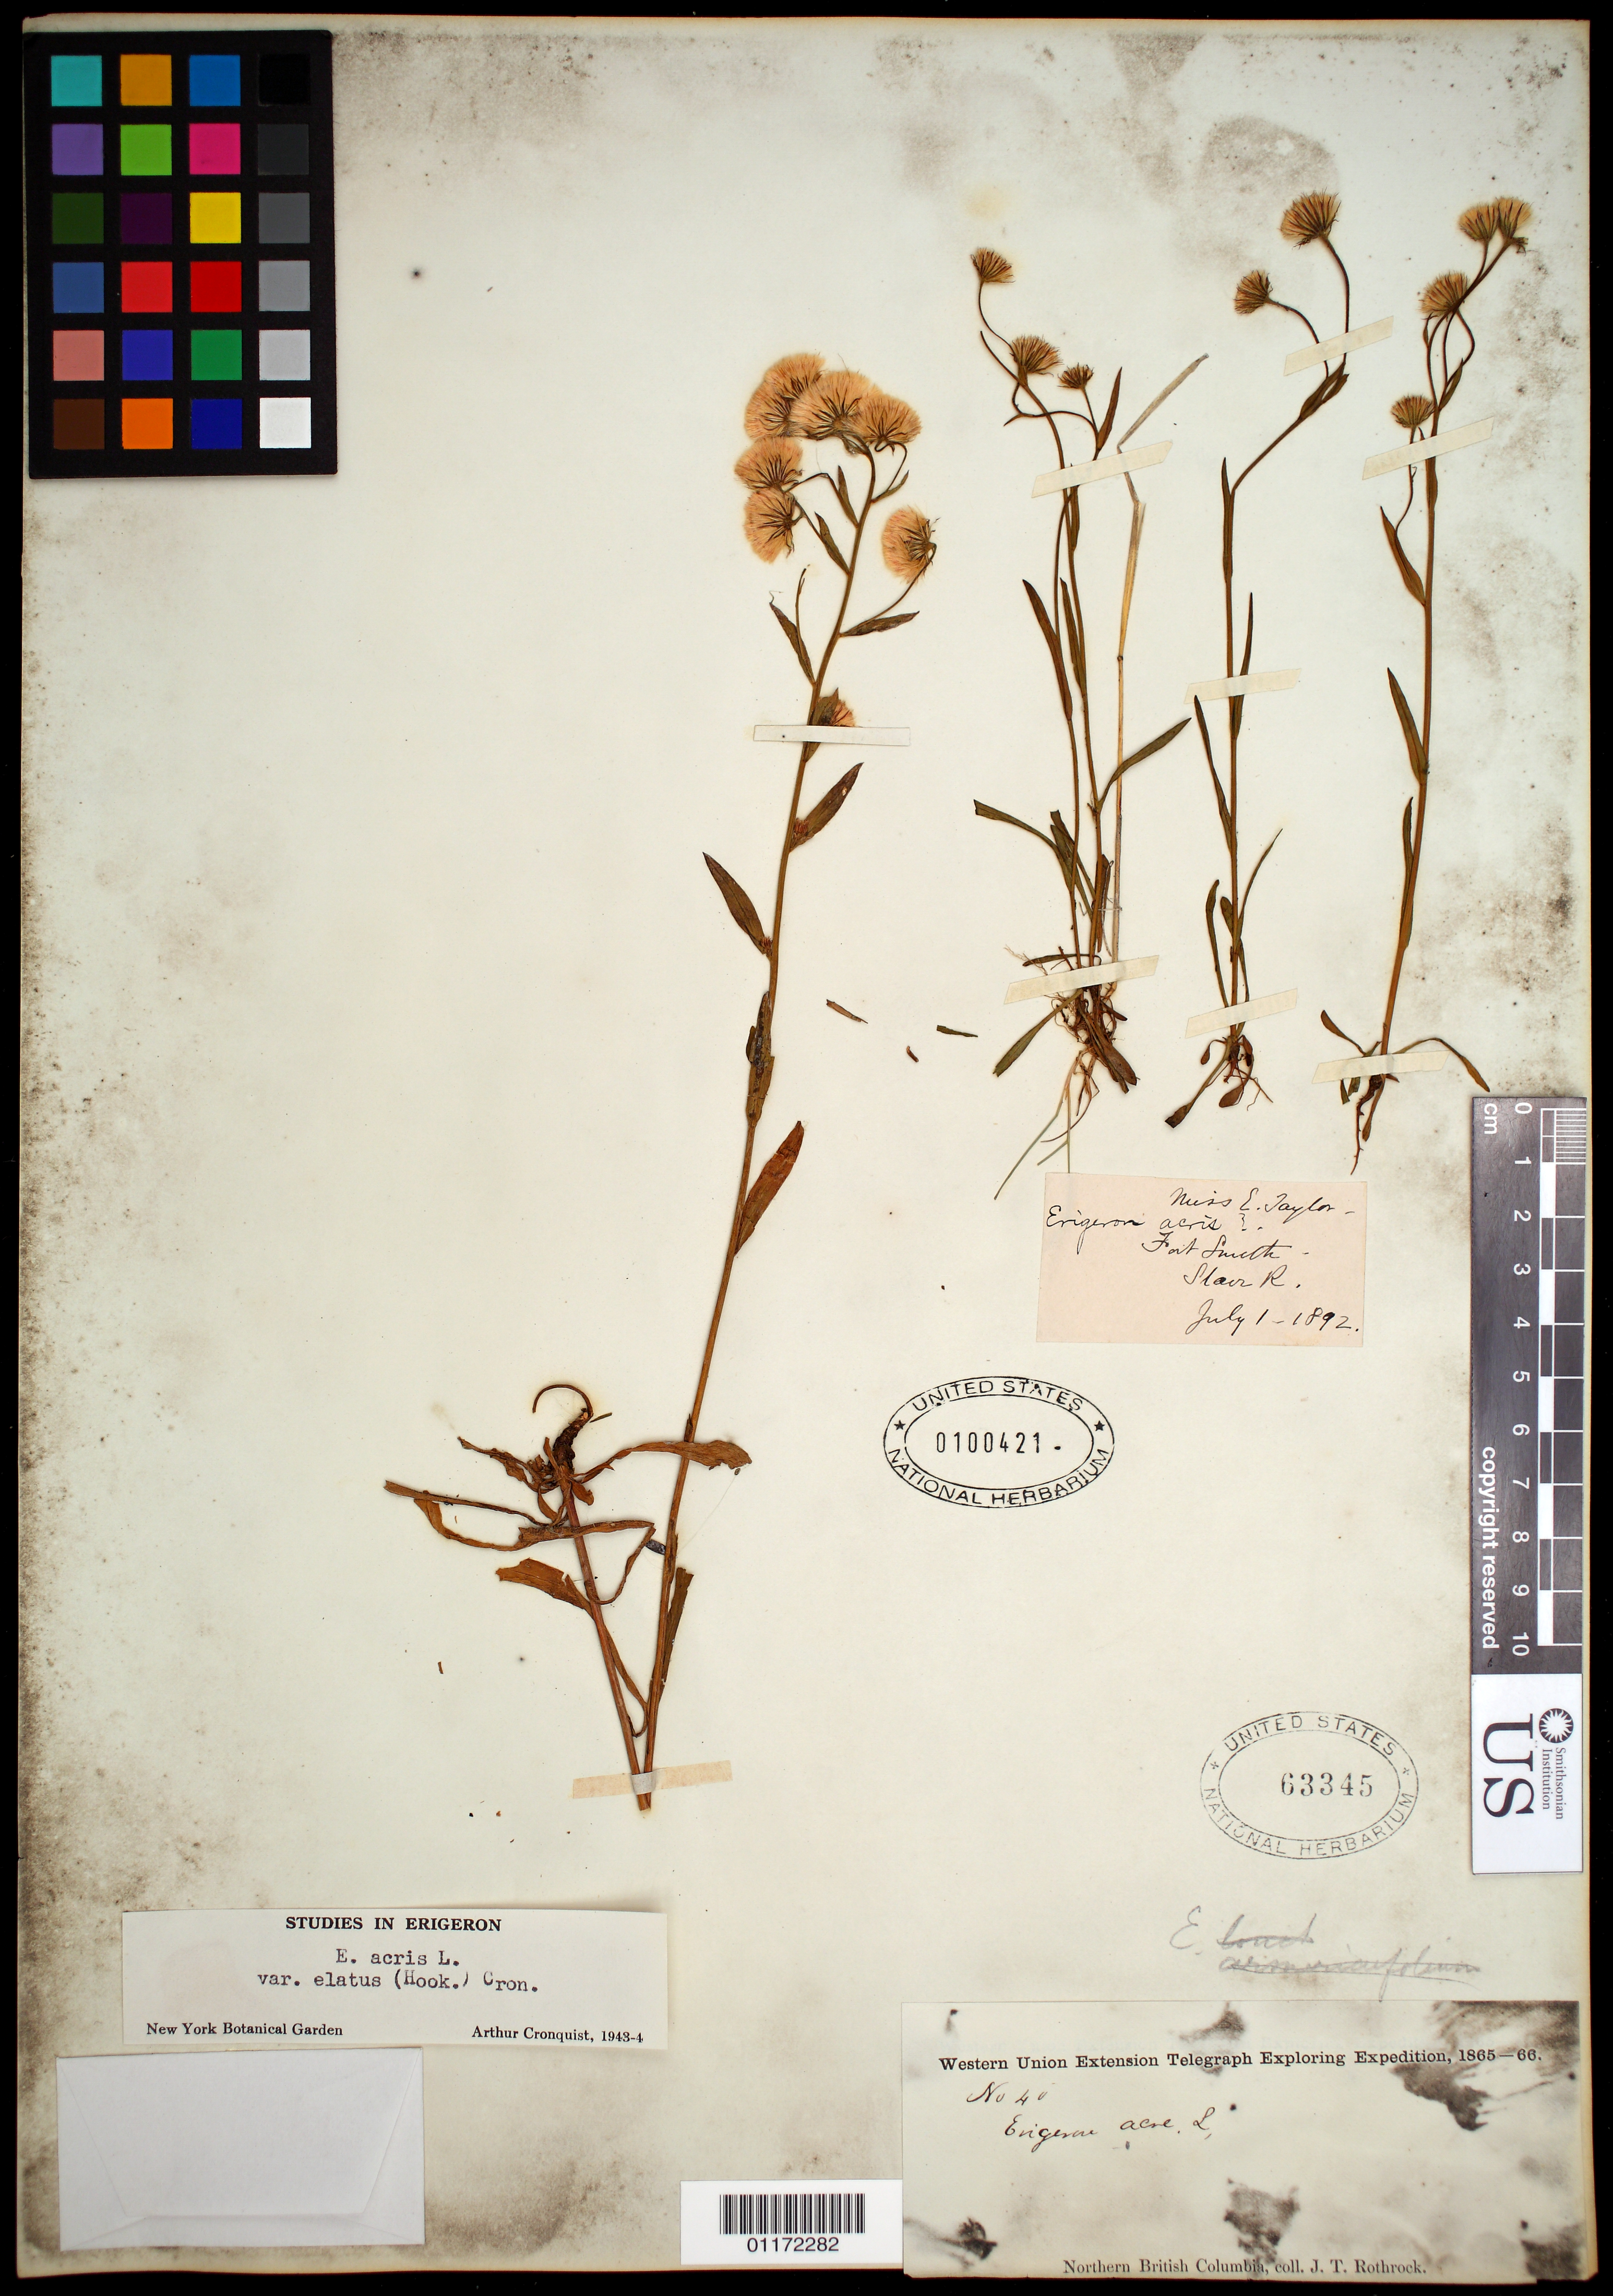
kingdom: Plantae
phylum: Tracheophyta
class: Magnoliopsida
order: Asterales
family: Asteraceae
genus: Erigeron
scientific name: Erigeron acris var. elatus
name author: (Hook.) Cronq.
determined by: Cronquist, A. J.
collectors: J. T. Rothrock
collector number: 40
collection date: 1865/1866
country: Canada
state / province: British Columbia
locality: Northern British Columbia.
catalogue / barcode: US 63345